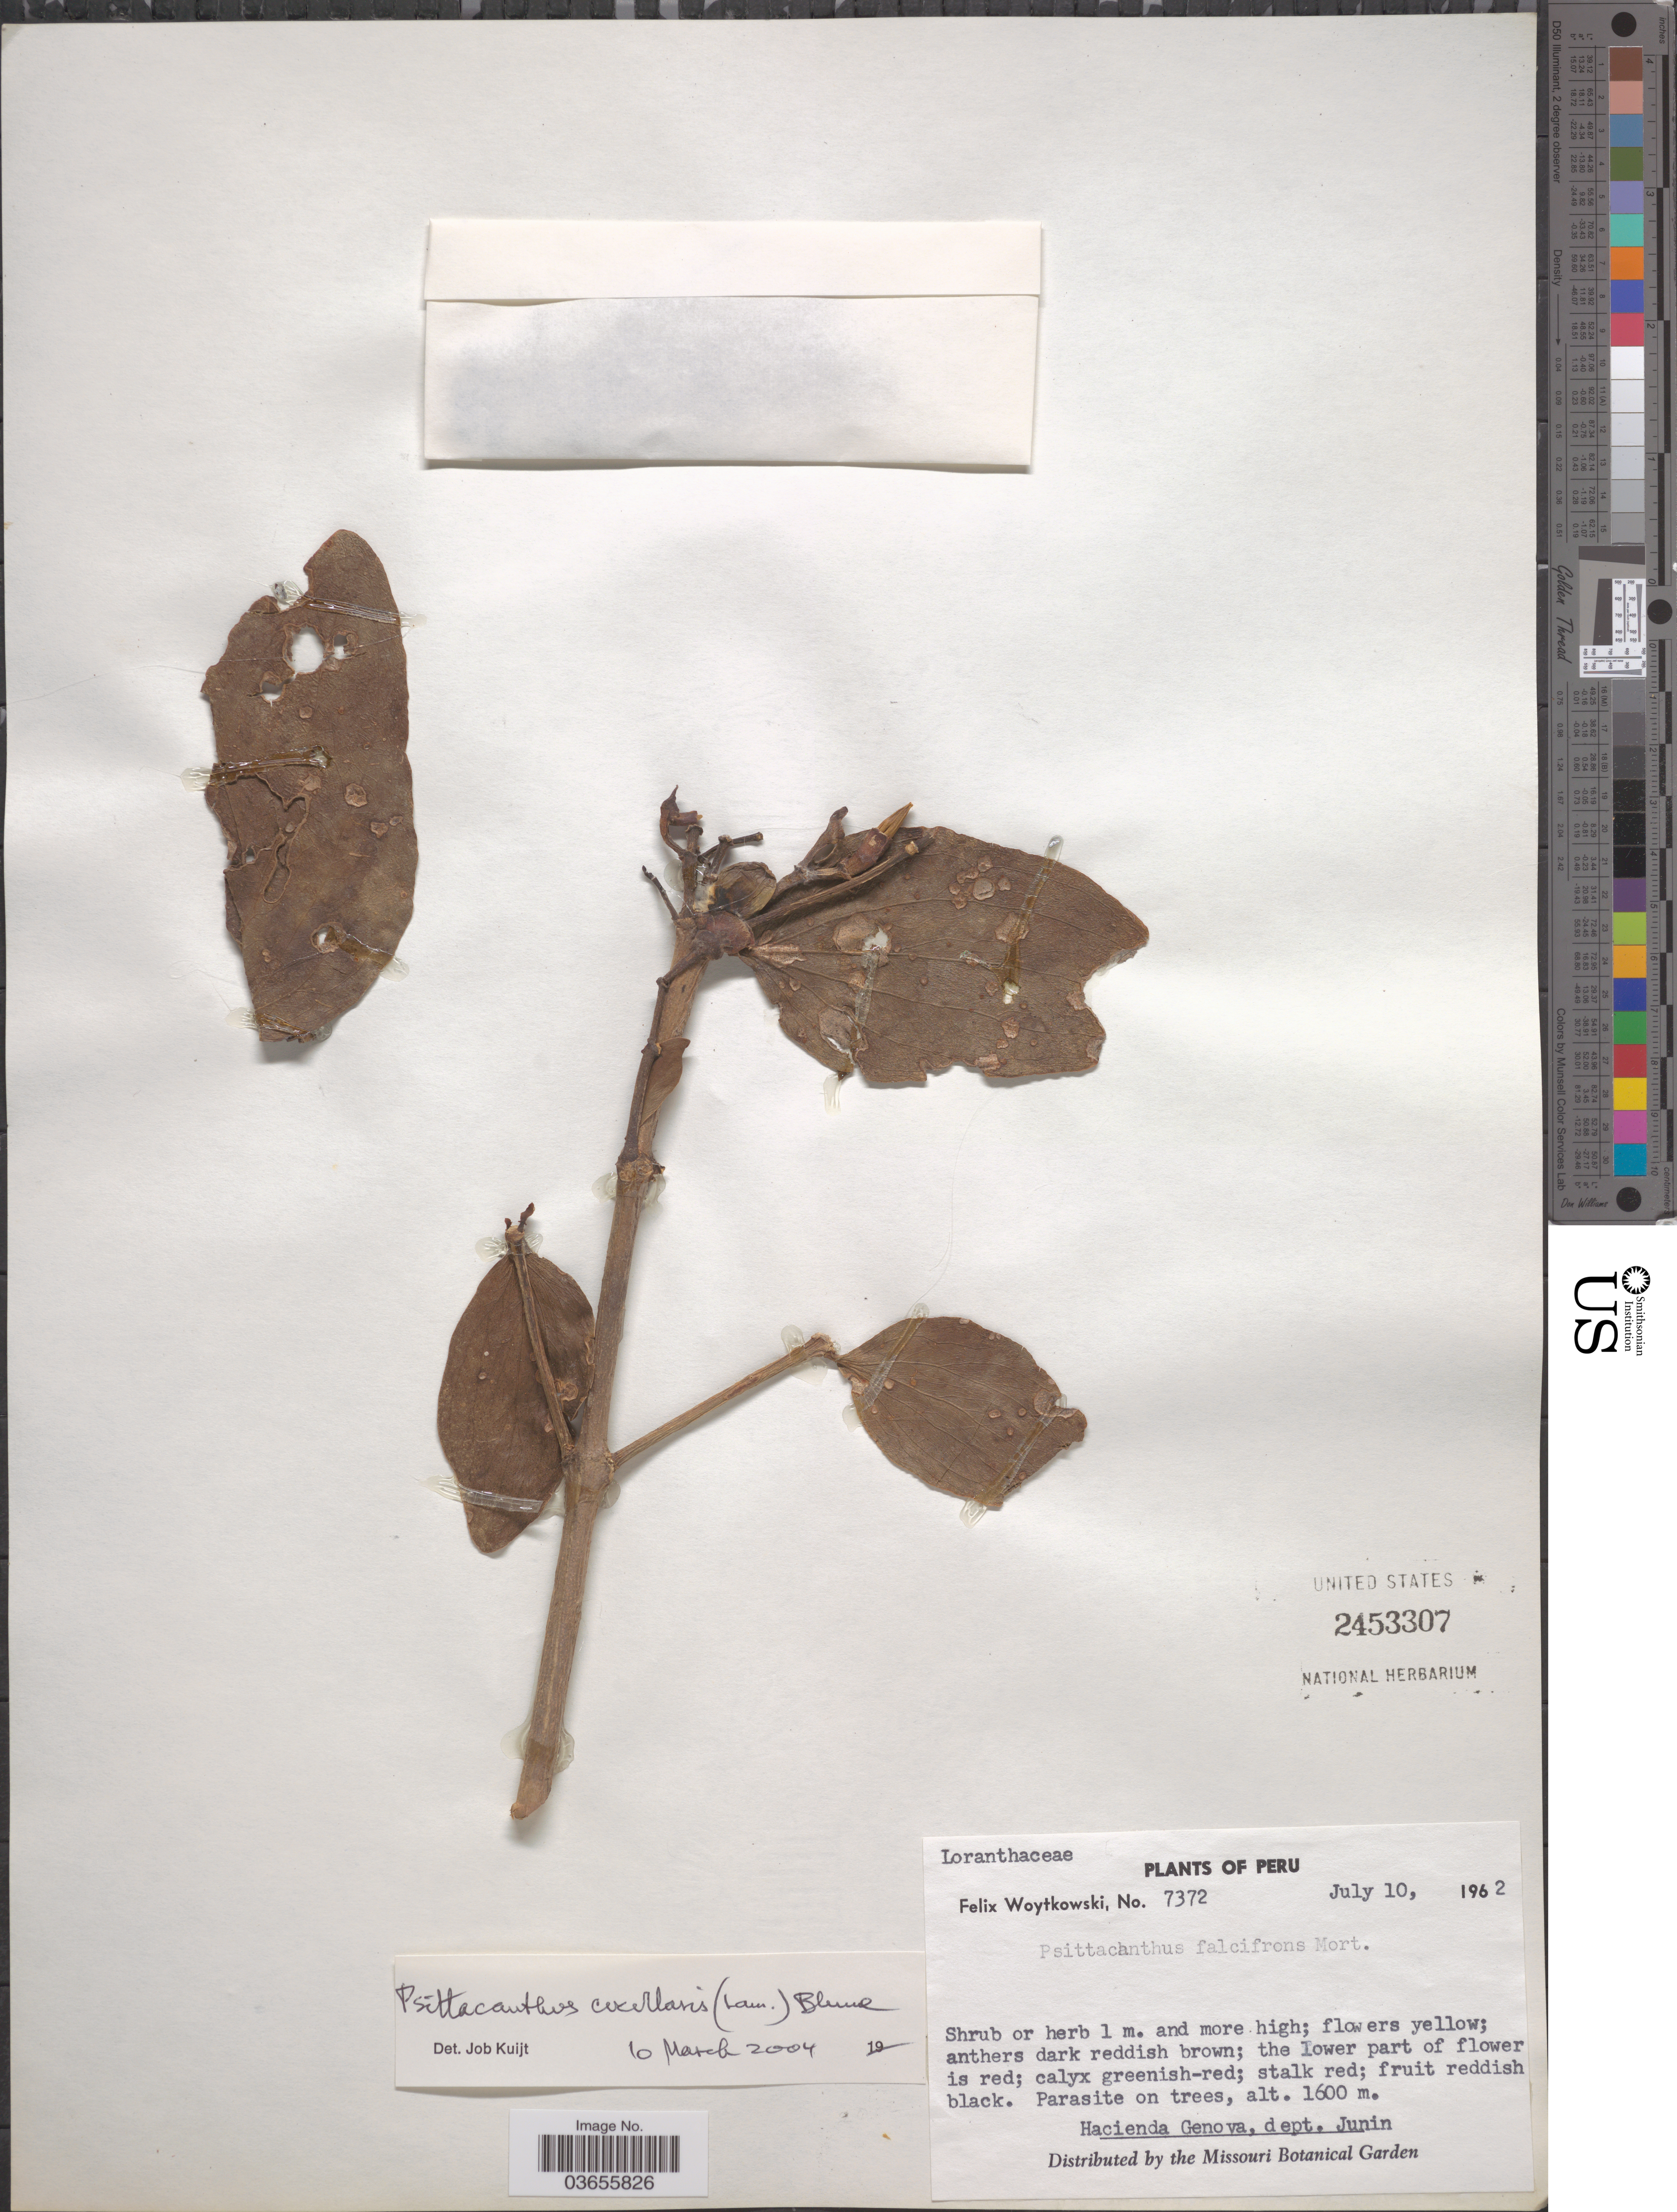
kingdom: Plantae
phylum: Tracheophyta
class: Magnoliopsida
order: Santalales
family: Loranthaceae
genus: Psittacanthus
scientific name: Psittacanthus cucullaris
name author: (Kunth) G. Don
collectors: F. Woytkowski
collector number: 7372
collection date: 1962-07-10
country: Peru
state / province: Junín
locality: Hacienda Genova, dept. Junin.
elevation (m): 1600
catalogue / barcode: US 2453307